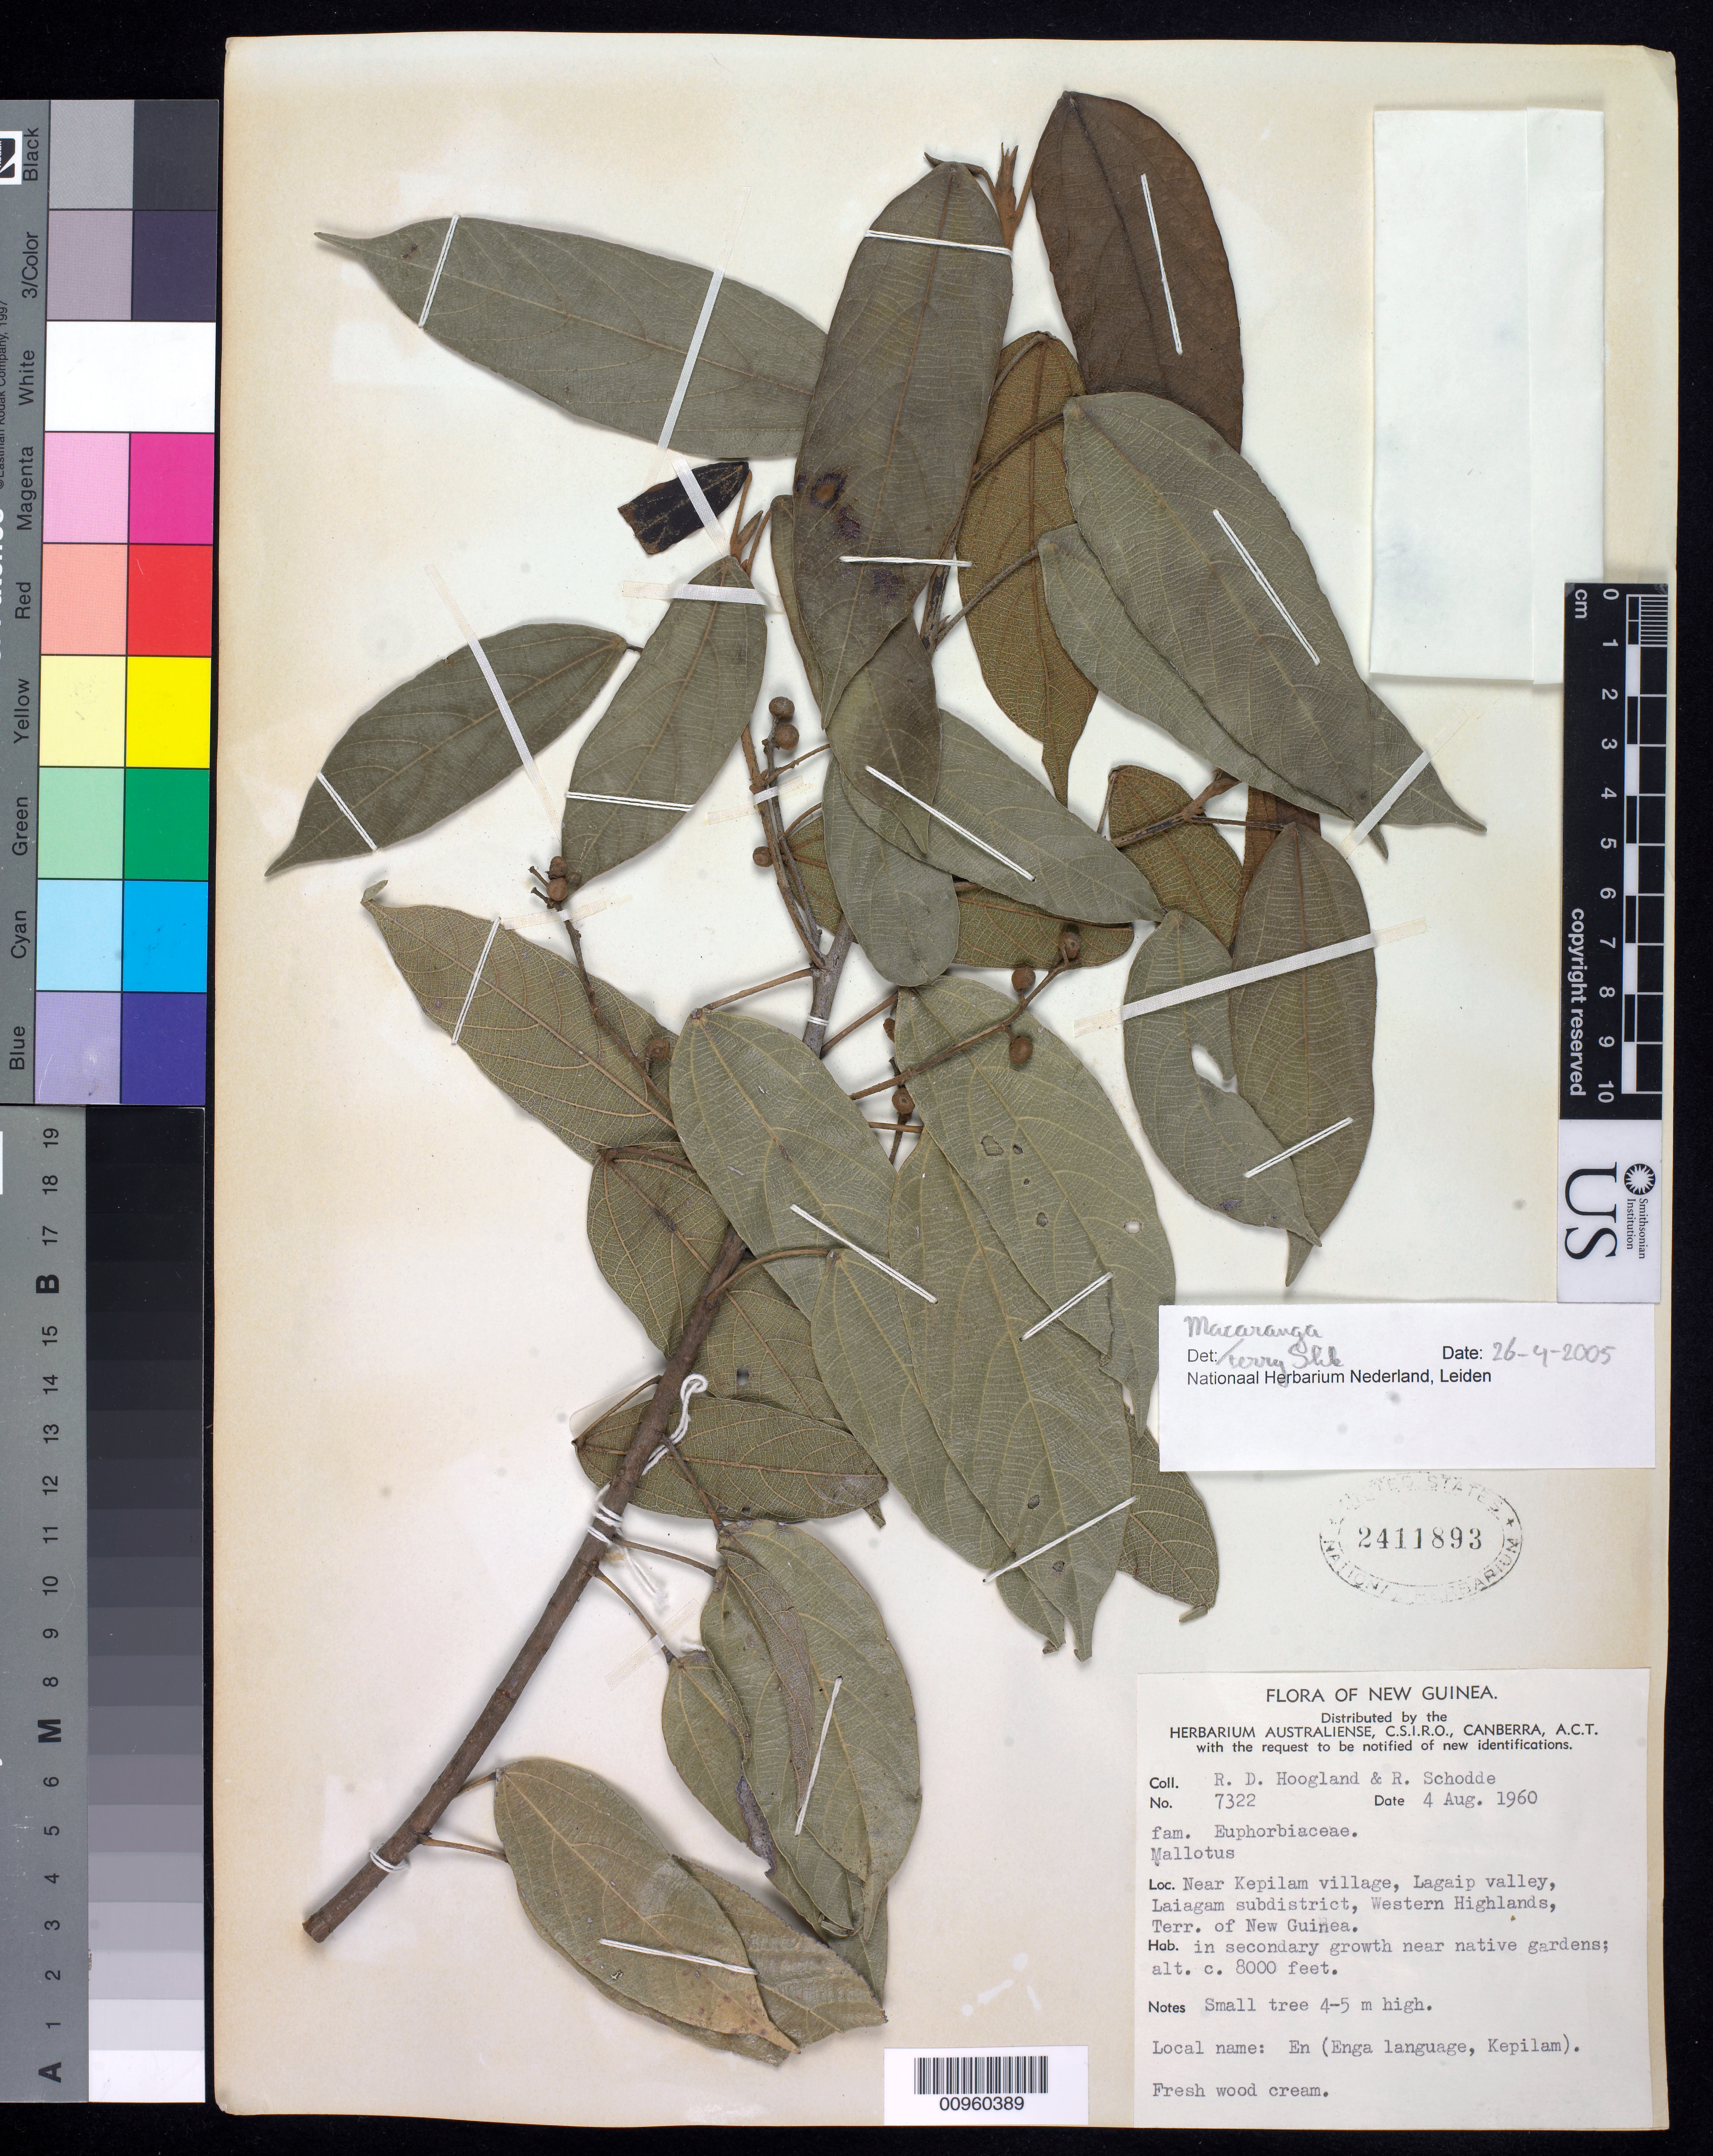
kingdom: Plantae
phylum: Tracheophyta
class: Magnoliopsida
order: Malpighiales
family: Euphorbiaceae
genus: Macaranga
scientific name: Macaranga sp.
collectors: R. D. Hoogland & R. Schodde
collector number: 7322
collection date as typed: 04 Aug 1960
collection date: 1960-08-04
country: Papua New Guinea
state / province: Enga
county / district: Laiagam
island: New Guinea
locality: Lagaip Valley, near Kepilam village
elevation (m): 2438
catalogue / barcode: US 2411893